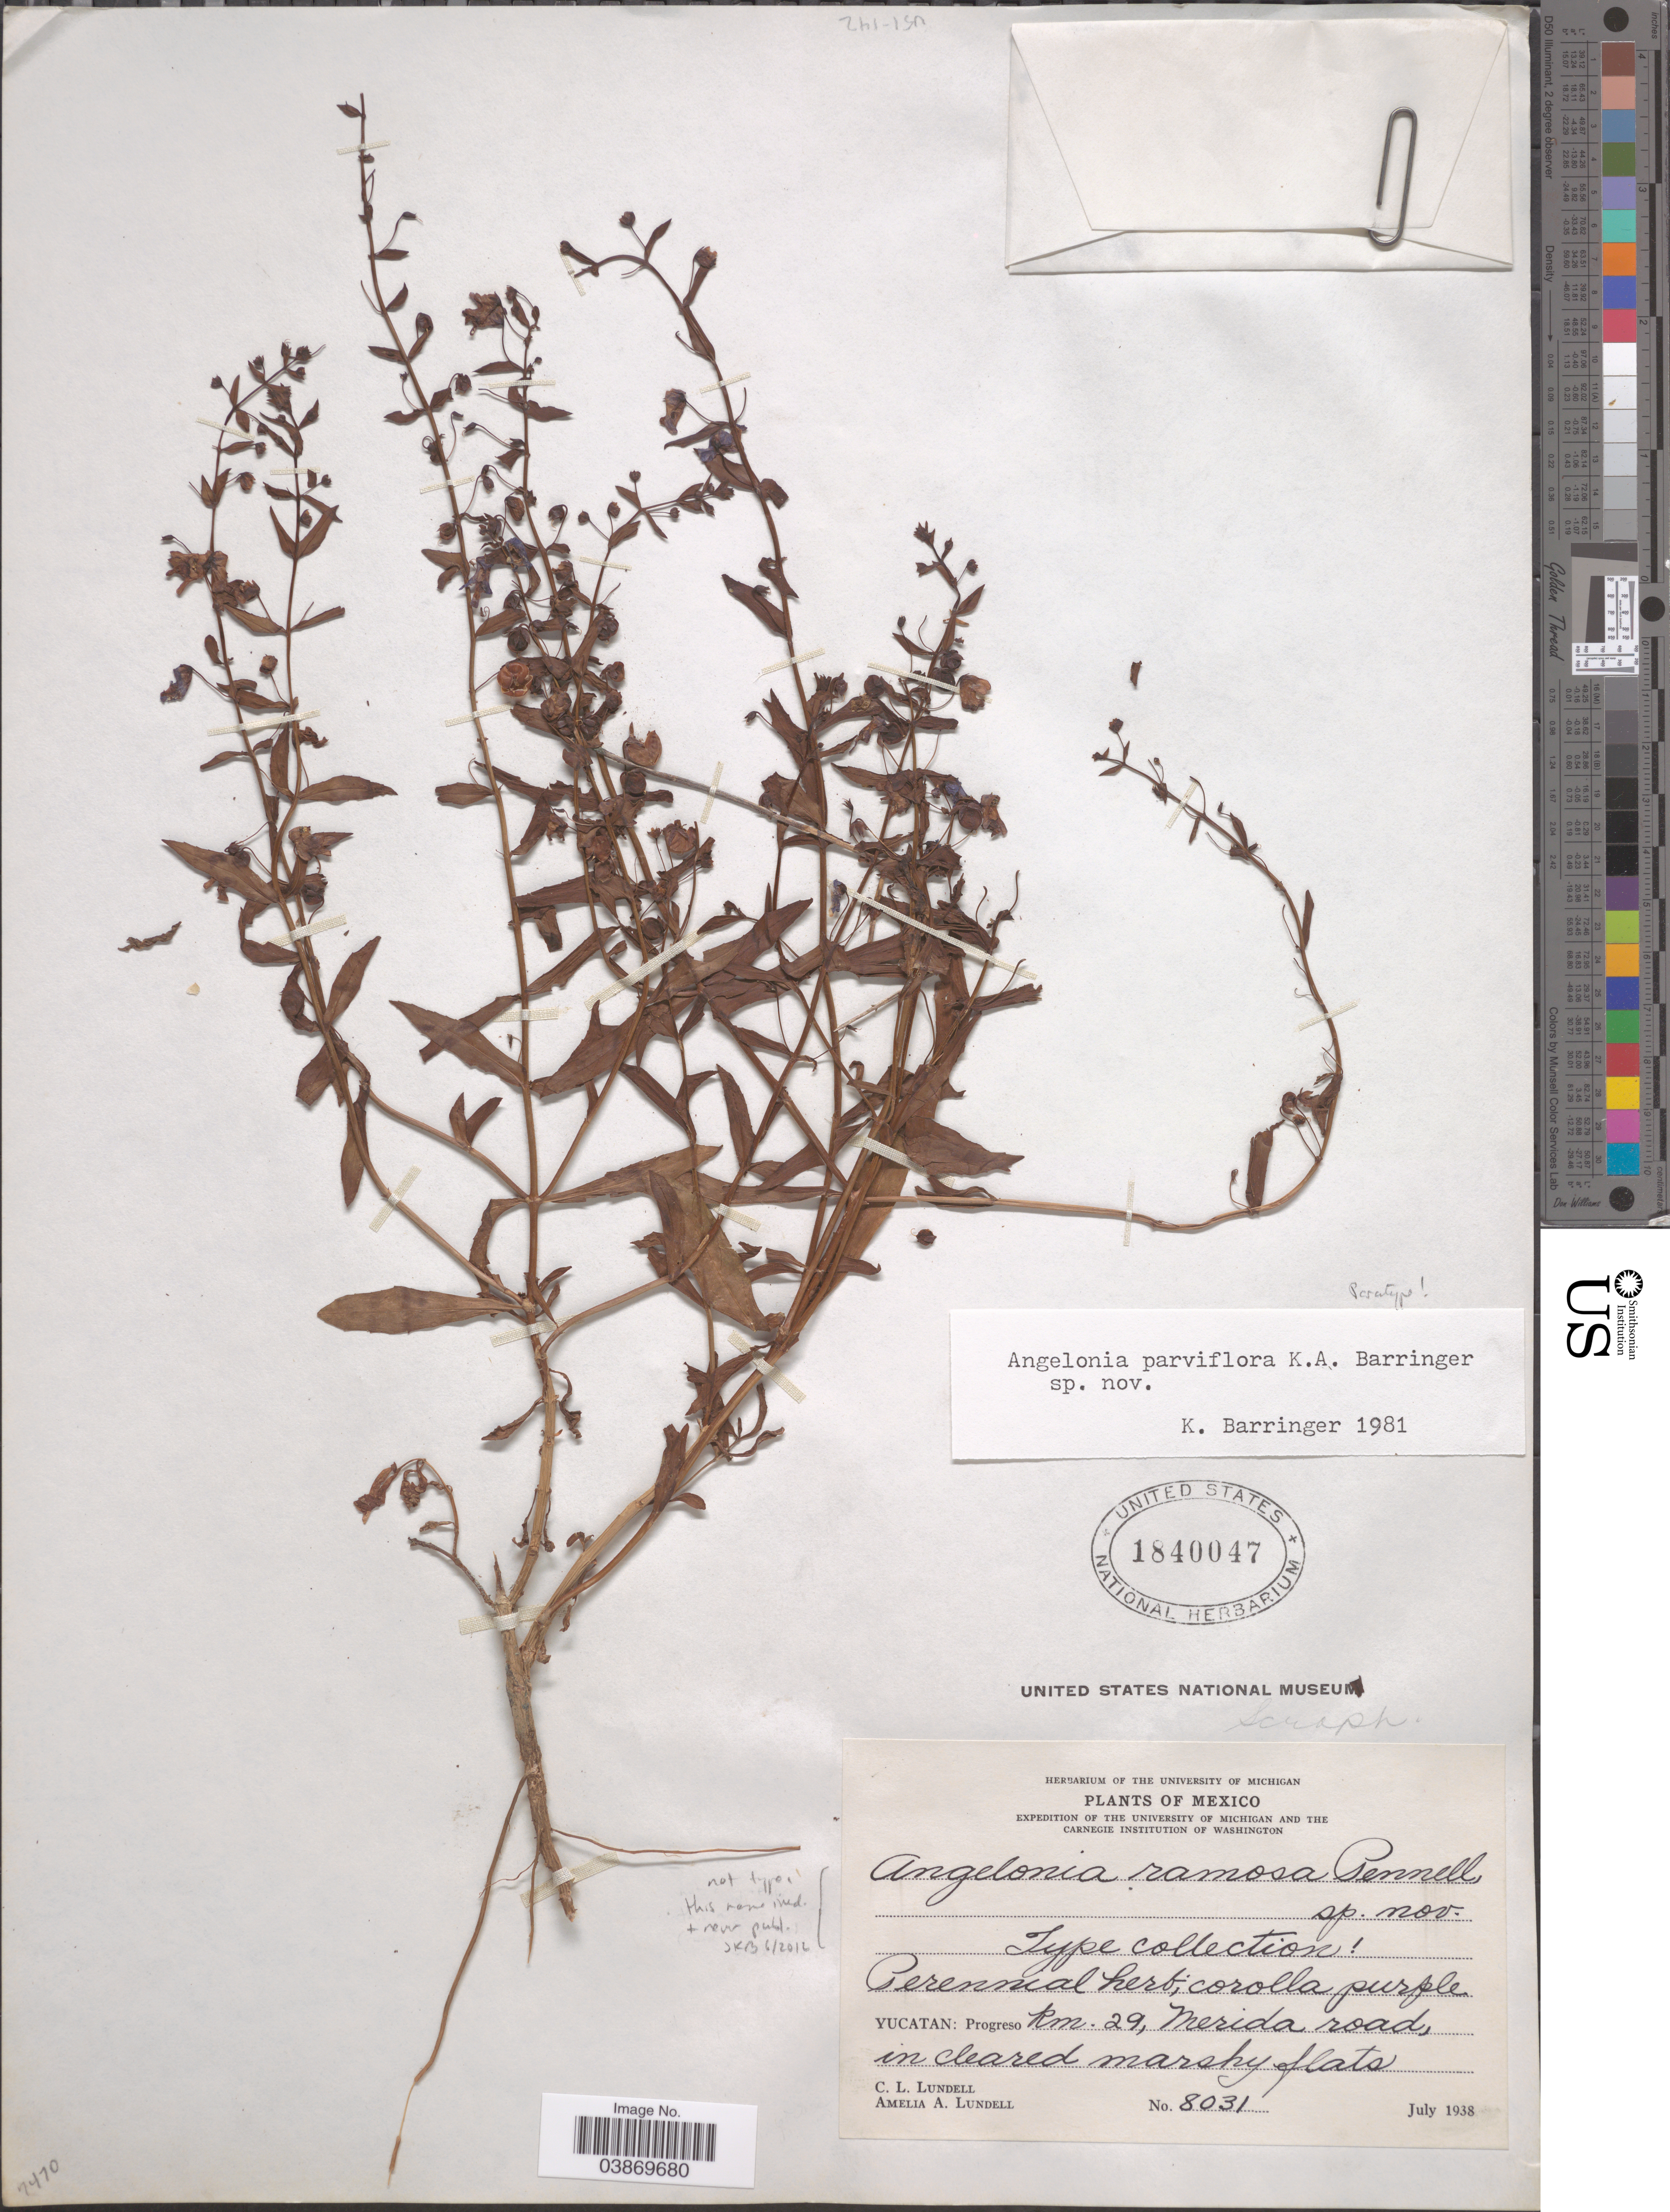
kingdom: Plantae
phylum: Tracheophyta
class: Magnoliopsida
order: Lamiales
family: Plantaginaceae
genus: Angelonia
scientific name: Angelonia parviflora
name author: Barringer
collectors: C. L. Lundell & A. A. Lundell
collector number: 8031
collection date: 1938-07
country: Mexico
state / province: Yucatán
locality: Progreso Km. 29, Merida road.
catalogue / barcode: US 1840047